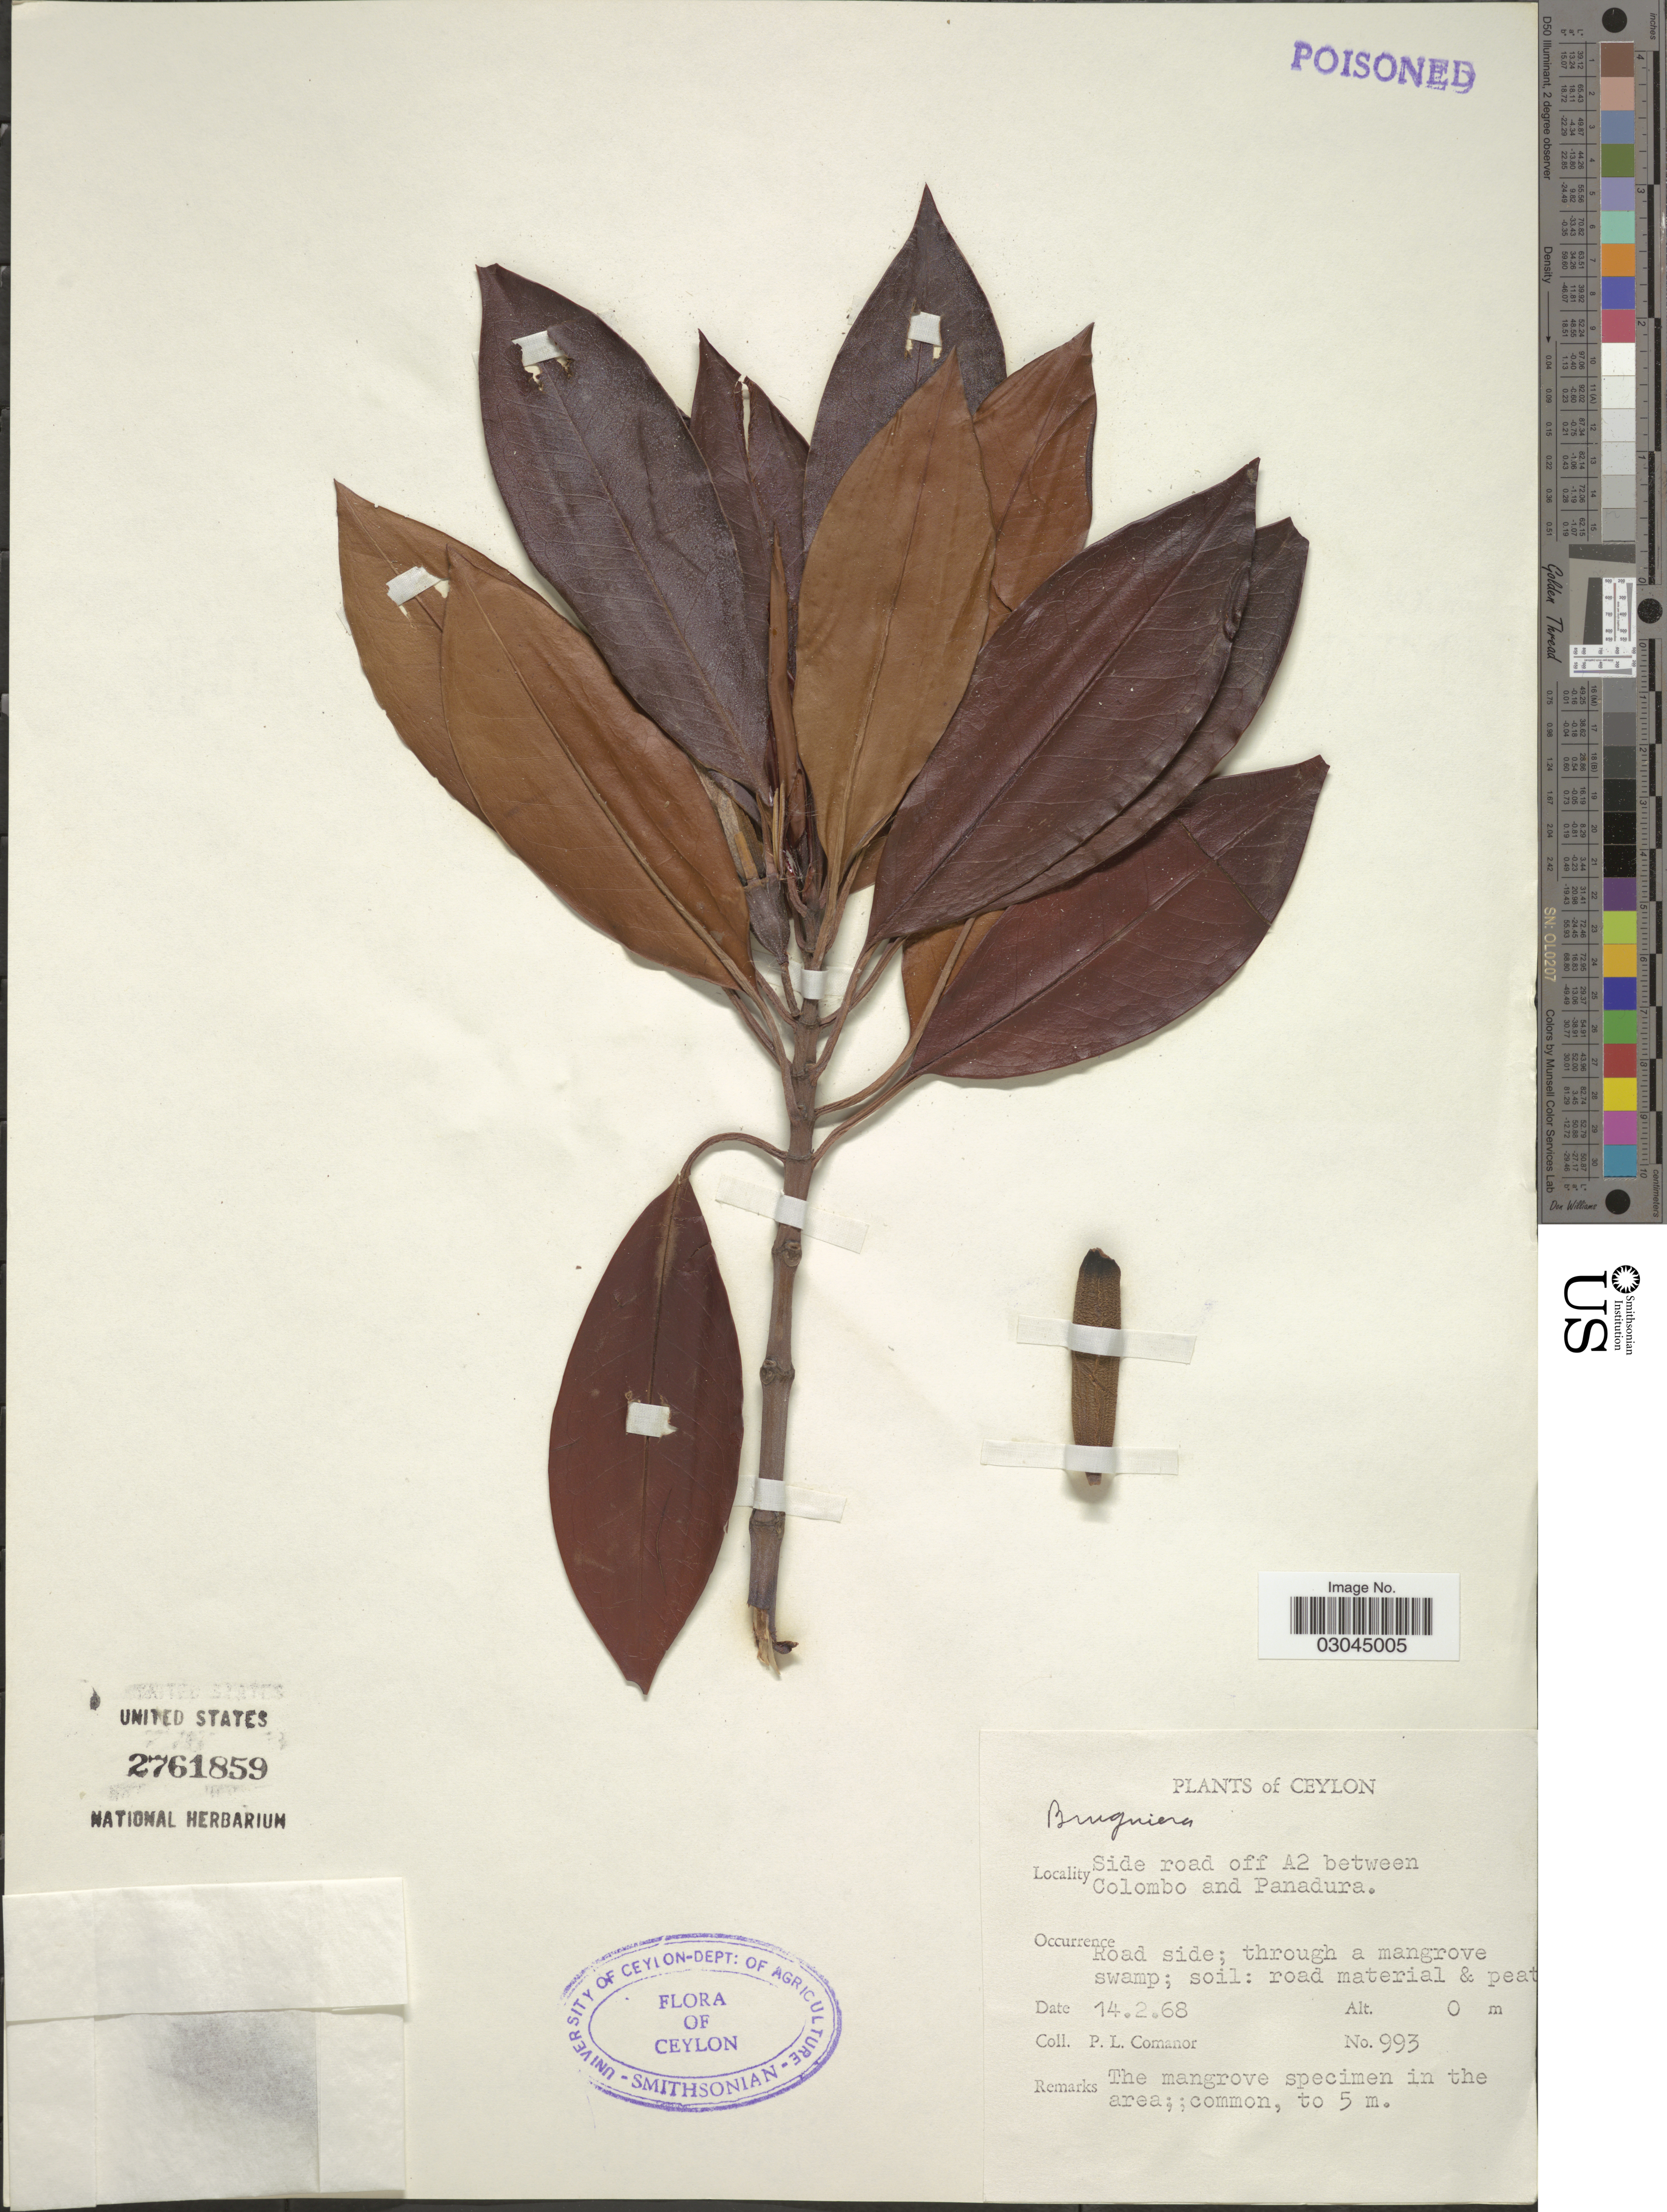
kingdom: Plantae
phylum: Tracheophyta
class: Magnoliopsida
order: Malpighiales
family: Rhizophoraceae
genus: Bruguiera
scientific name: Bruguiera sp.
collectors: P. Comanor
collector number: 993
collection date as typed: Transcribed d/m/y: 14/2/68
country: Sri Lanka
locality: Ceylon, Side road off A2 between Colombo and Panadura.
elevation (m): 0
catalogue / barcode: US 2761859